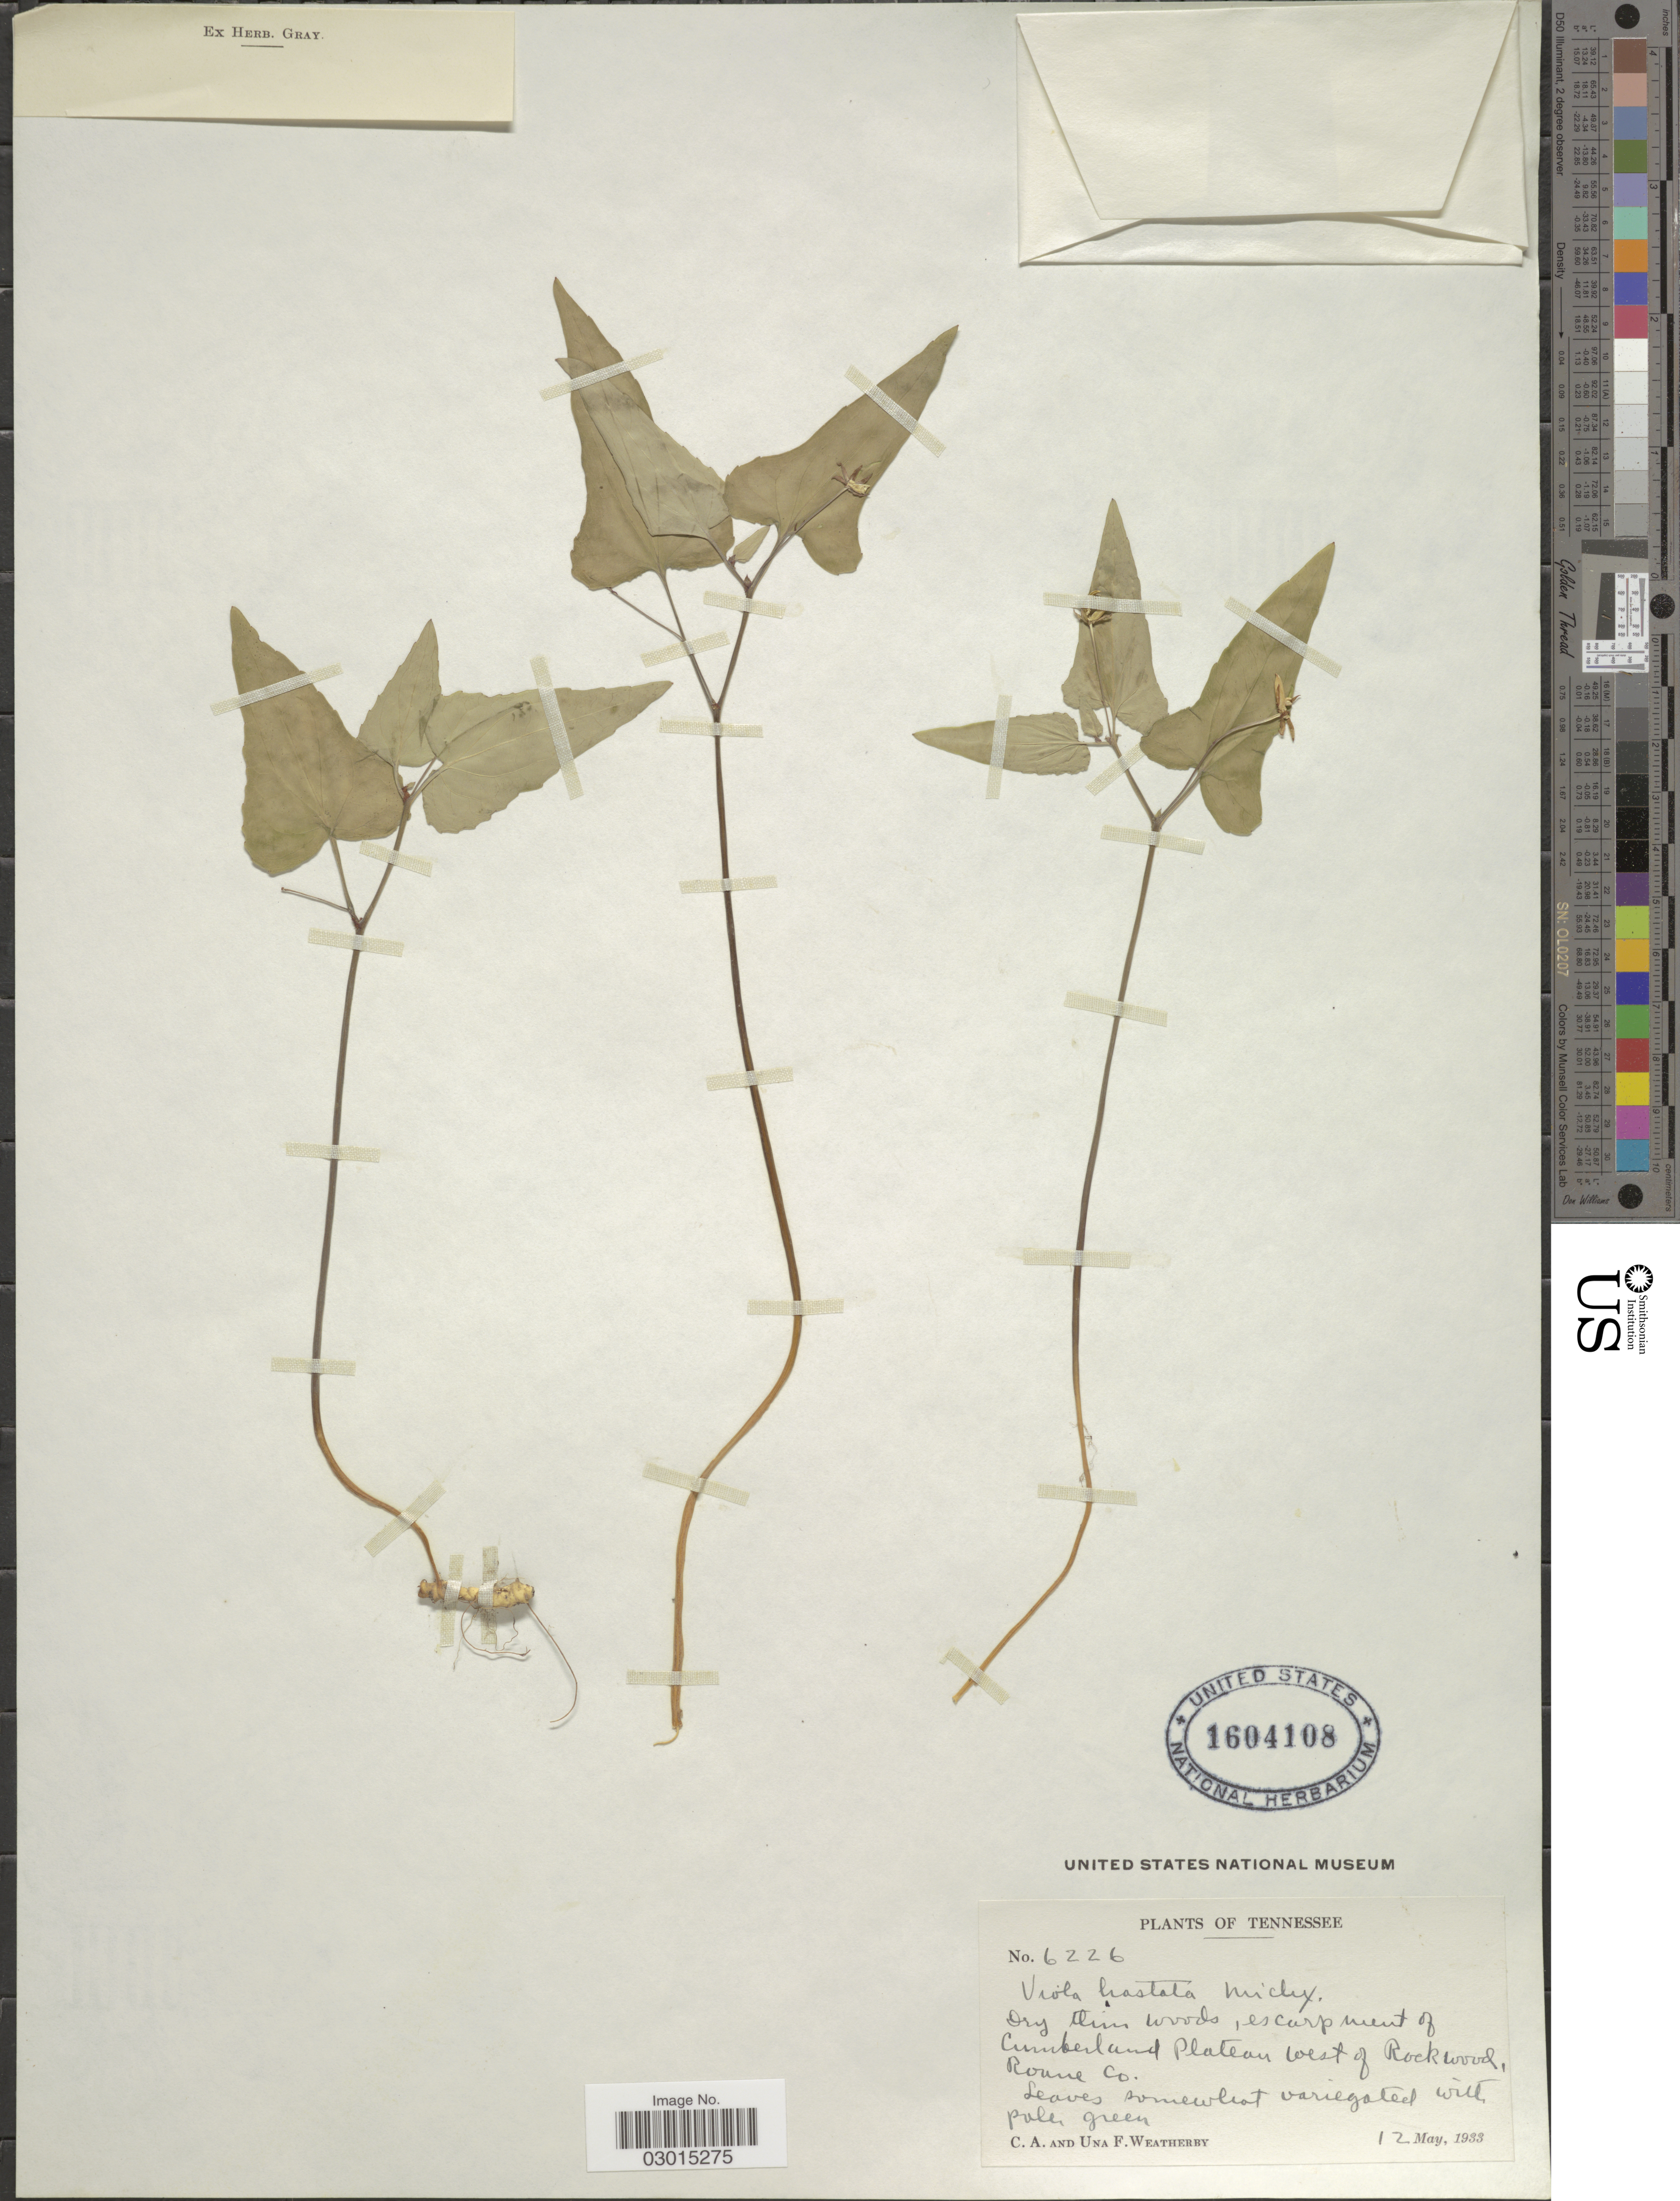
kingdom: Plantae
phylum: Tracheophyta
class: Magnoliopsida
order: Malpighiales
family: Violaceae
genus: Viola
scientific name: Viola hastata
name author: Michx.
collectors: C. A. Weatherby & U. Weatherby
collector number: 6226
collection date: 1933-05-12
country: United States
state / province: Tennessee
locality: Dry thin woods, escarpment of Cumberland Plateau west of Rock wood, Roane Co.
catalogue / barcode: US 1604108